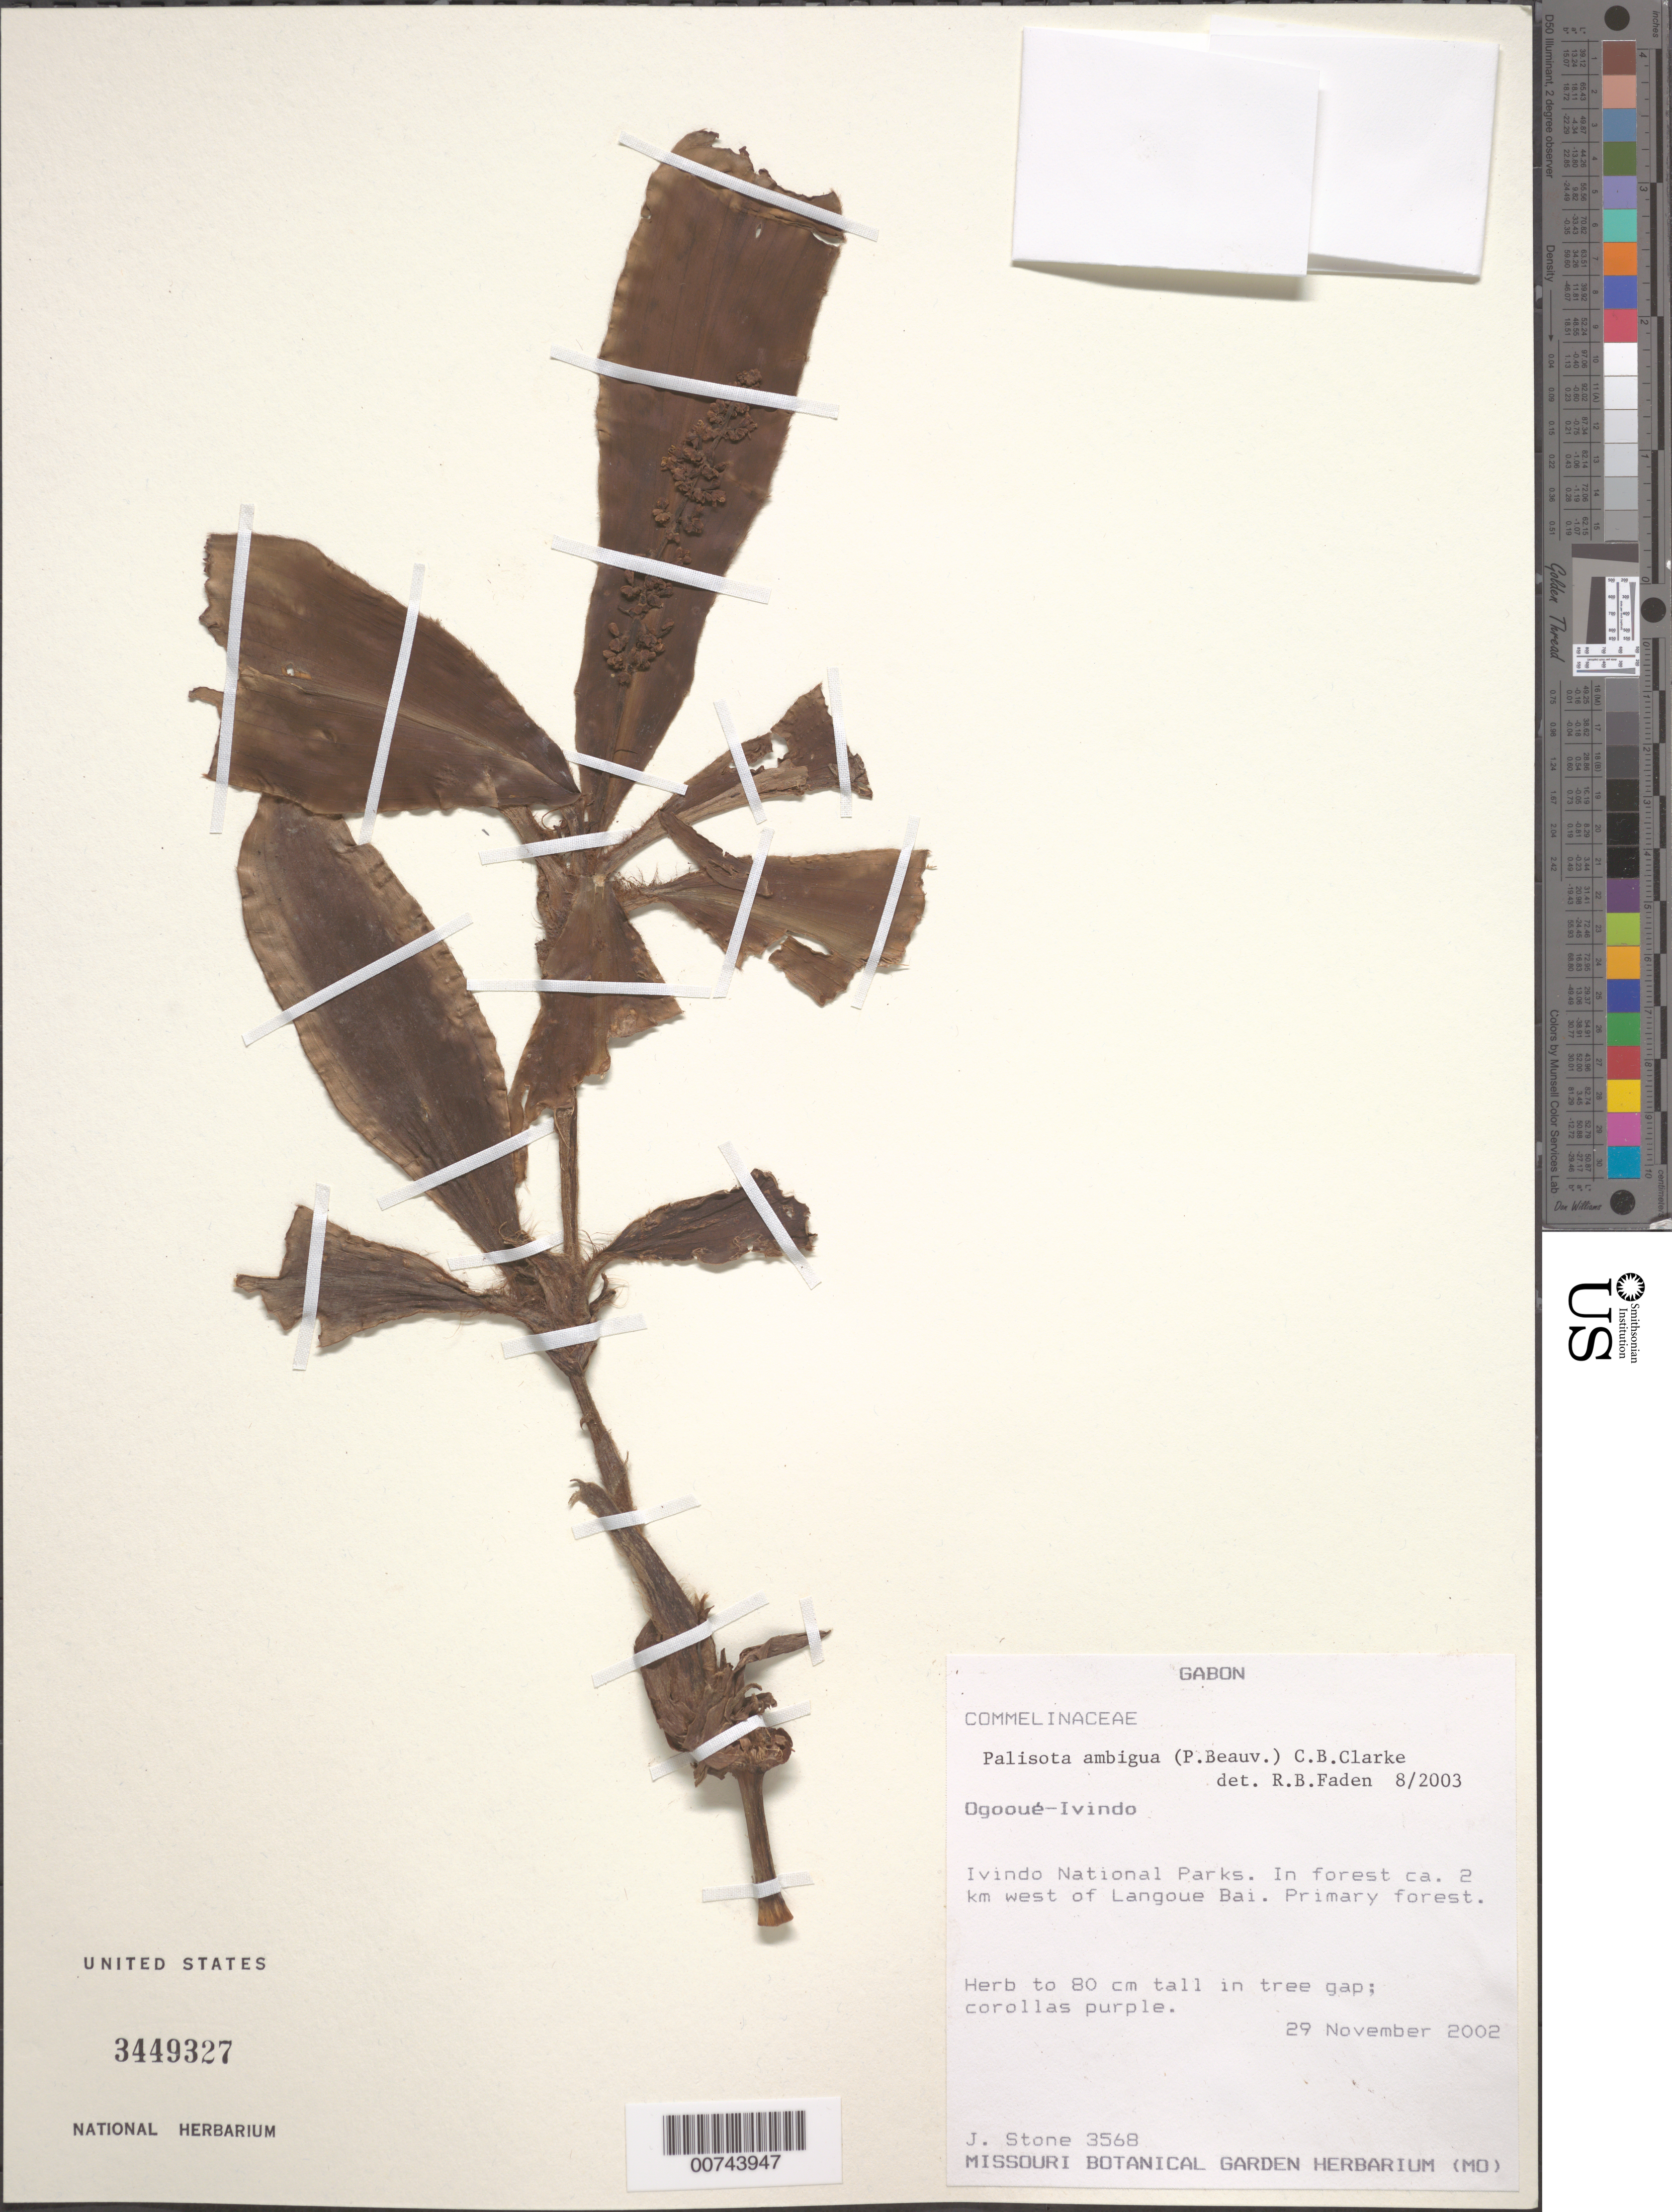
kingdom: Plantae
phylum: Tracheophyta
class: Liliopsida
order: Commelinales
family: Commelinaceae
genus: Palisota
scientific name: Palisota ambigua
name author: (P. Beauv.) C.B. Clarke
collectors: J. Stone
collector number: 3568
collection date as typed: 29 Nov 2002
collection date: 2002-11-29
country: Gabon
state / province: Haut-Ogooue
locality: Ivindo, Ivindo National Park, Langoue Bai, near NGS platform.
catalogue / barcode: US 3449327